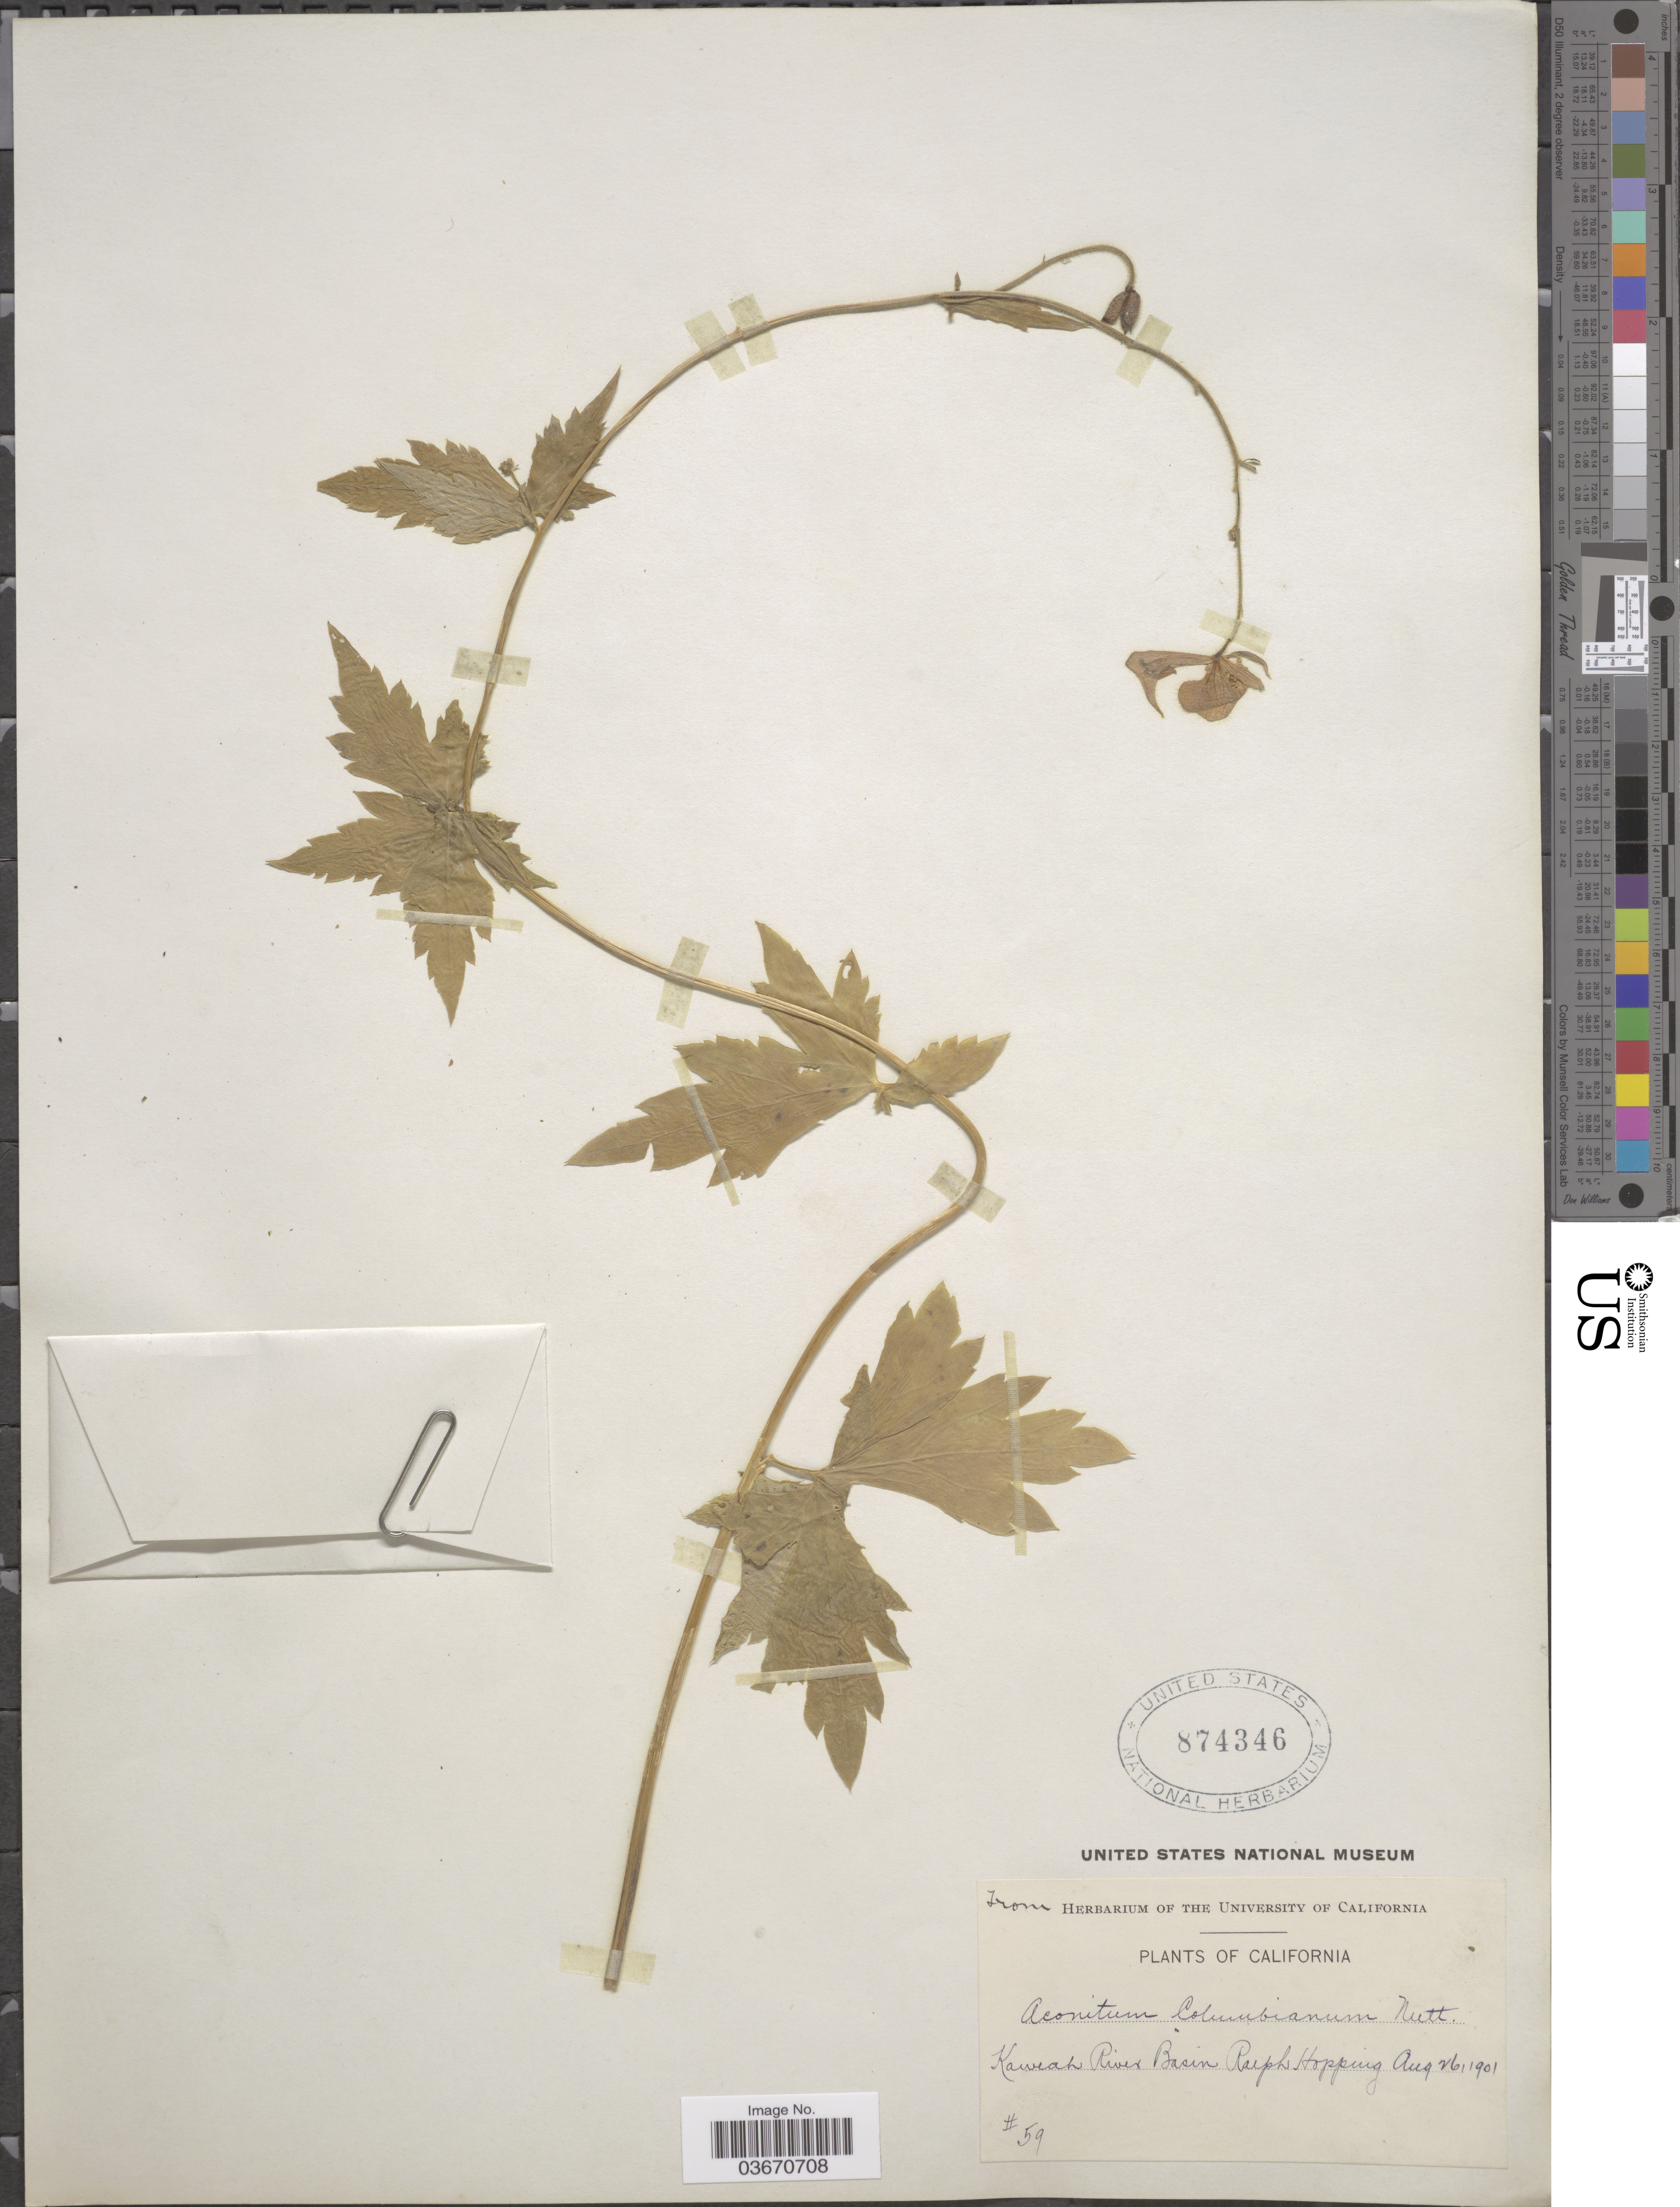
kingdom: Plantae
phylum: Tracheophyta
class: Magnoliopsida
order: Ranunculales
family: Ranunculaceae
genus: Aconitum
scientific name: Aconitum columbianum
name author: Nutt.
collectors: R. Hopping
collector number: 59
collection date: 1901-08-26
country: United States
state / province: California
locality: Kaweah River Basin.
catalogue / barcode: US 874346